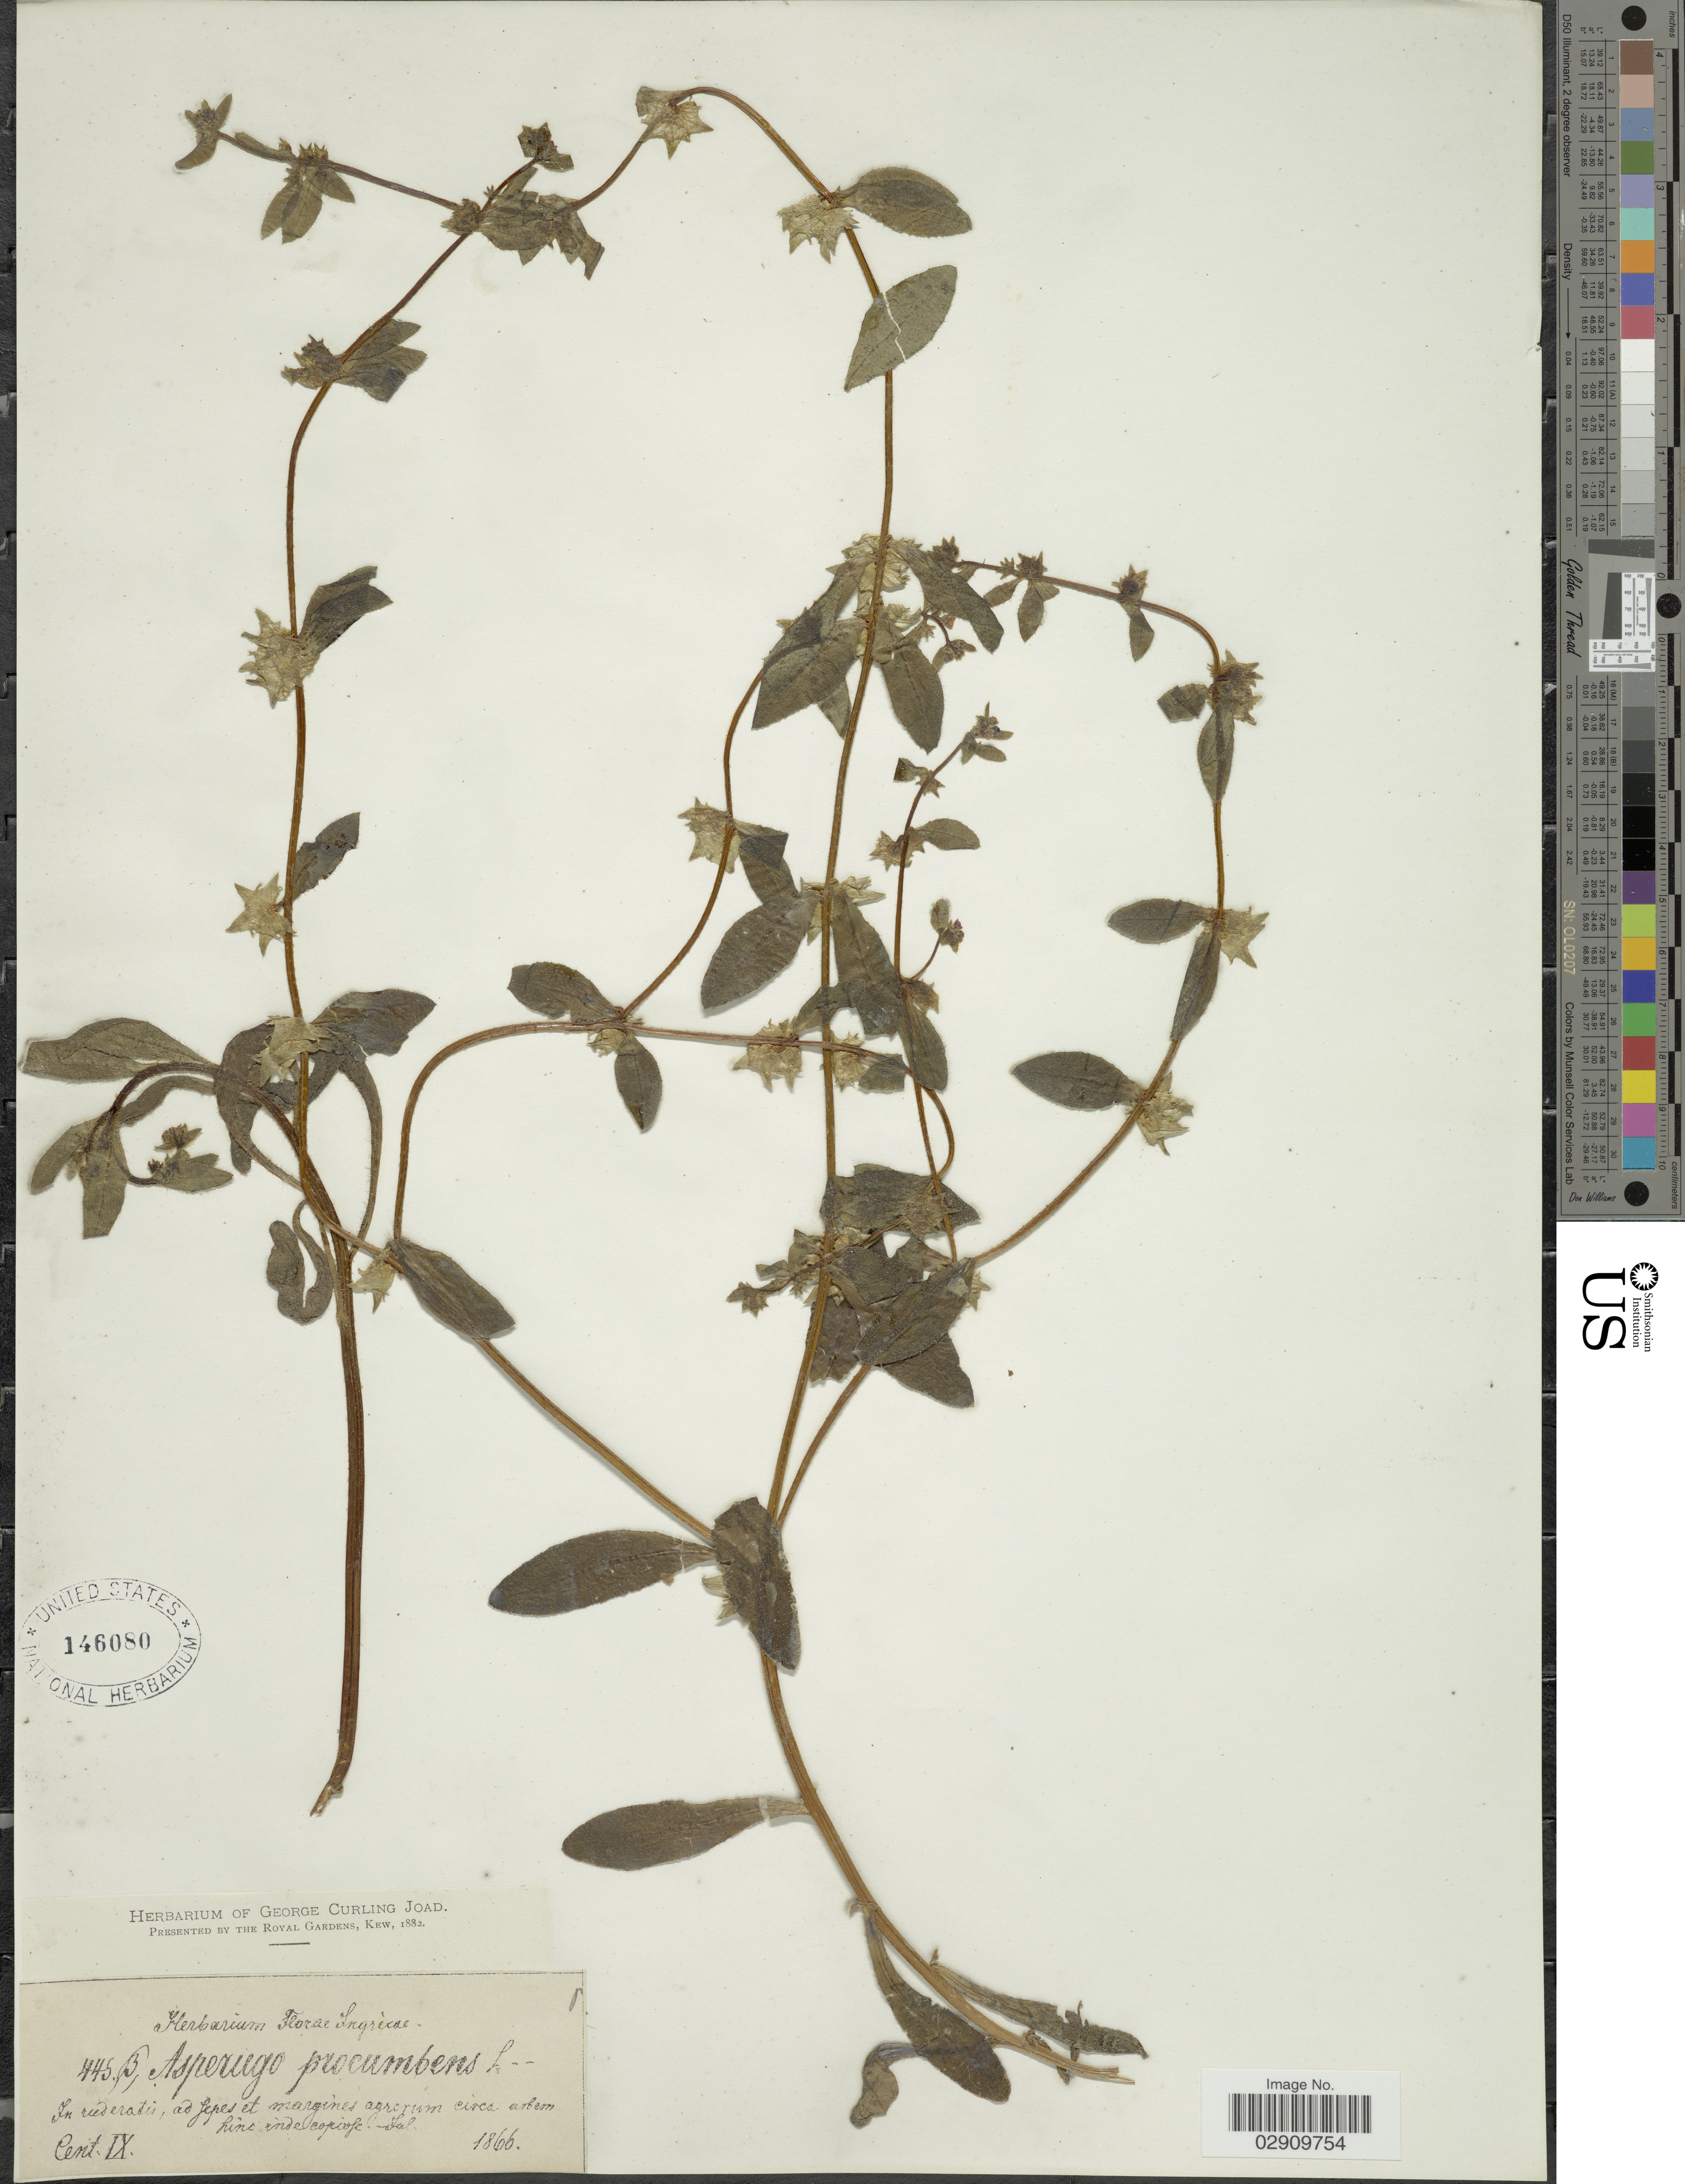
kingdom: Plantae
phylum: Tracheophyta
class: Magnoliopsida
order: Boraginales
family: Boraginaceae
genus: Asperugo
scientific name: Asperugo procumbens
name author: L.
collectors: ex herb. George Curling Joad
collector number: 445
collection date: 1866-07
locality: In ruderatis, ad sepes et margins agrerum circa urbem Linc indecopiose.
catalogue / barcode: US 146080